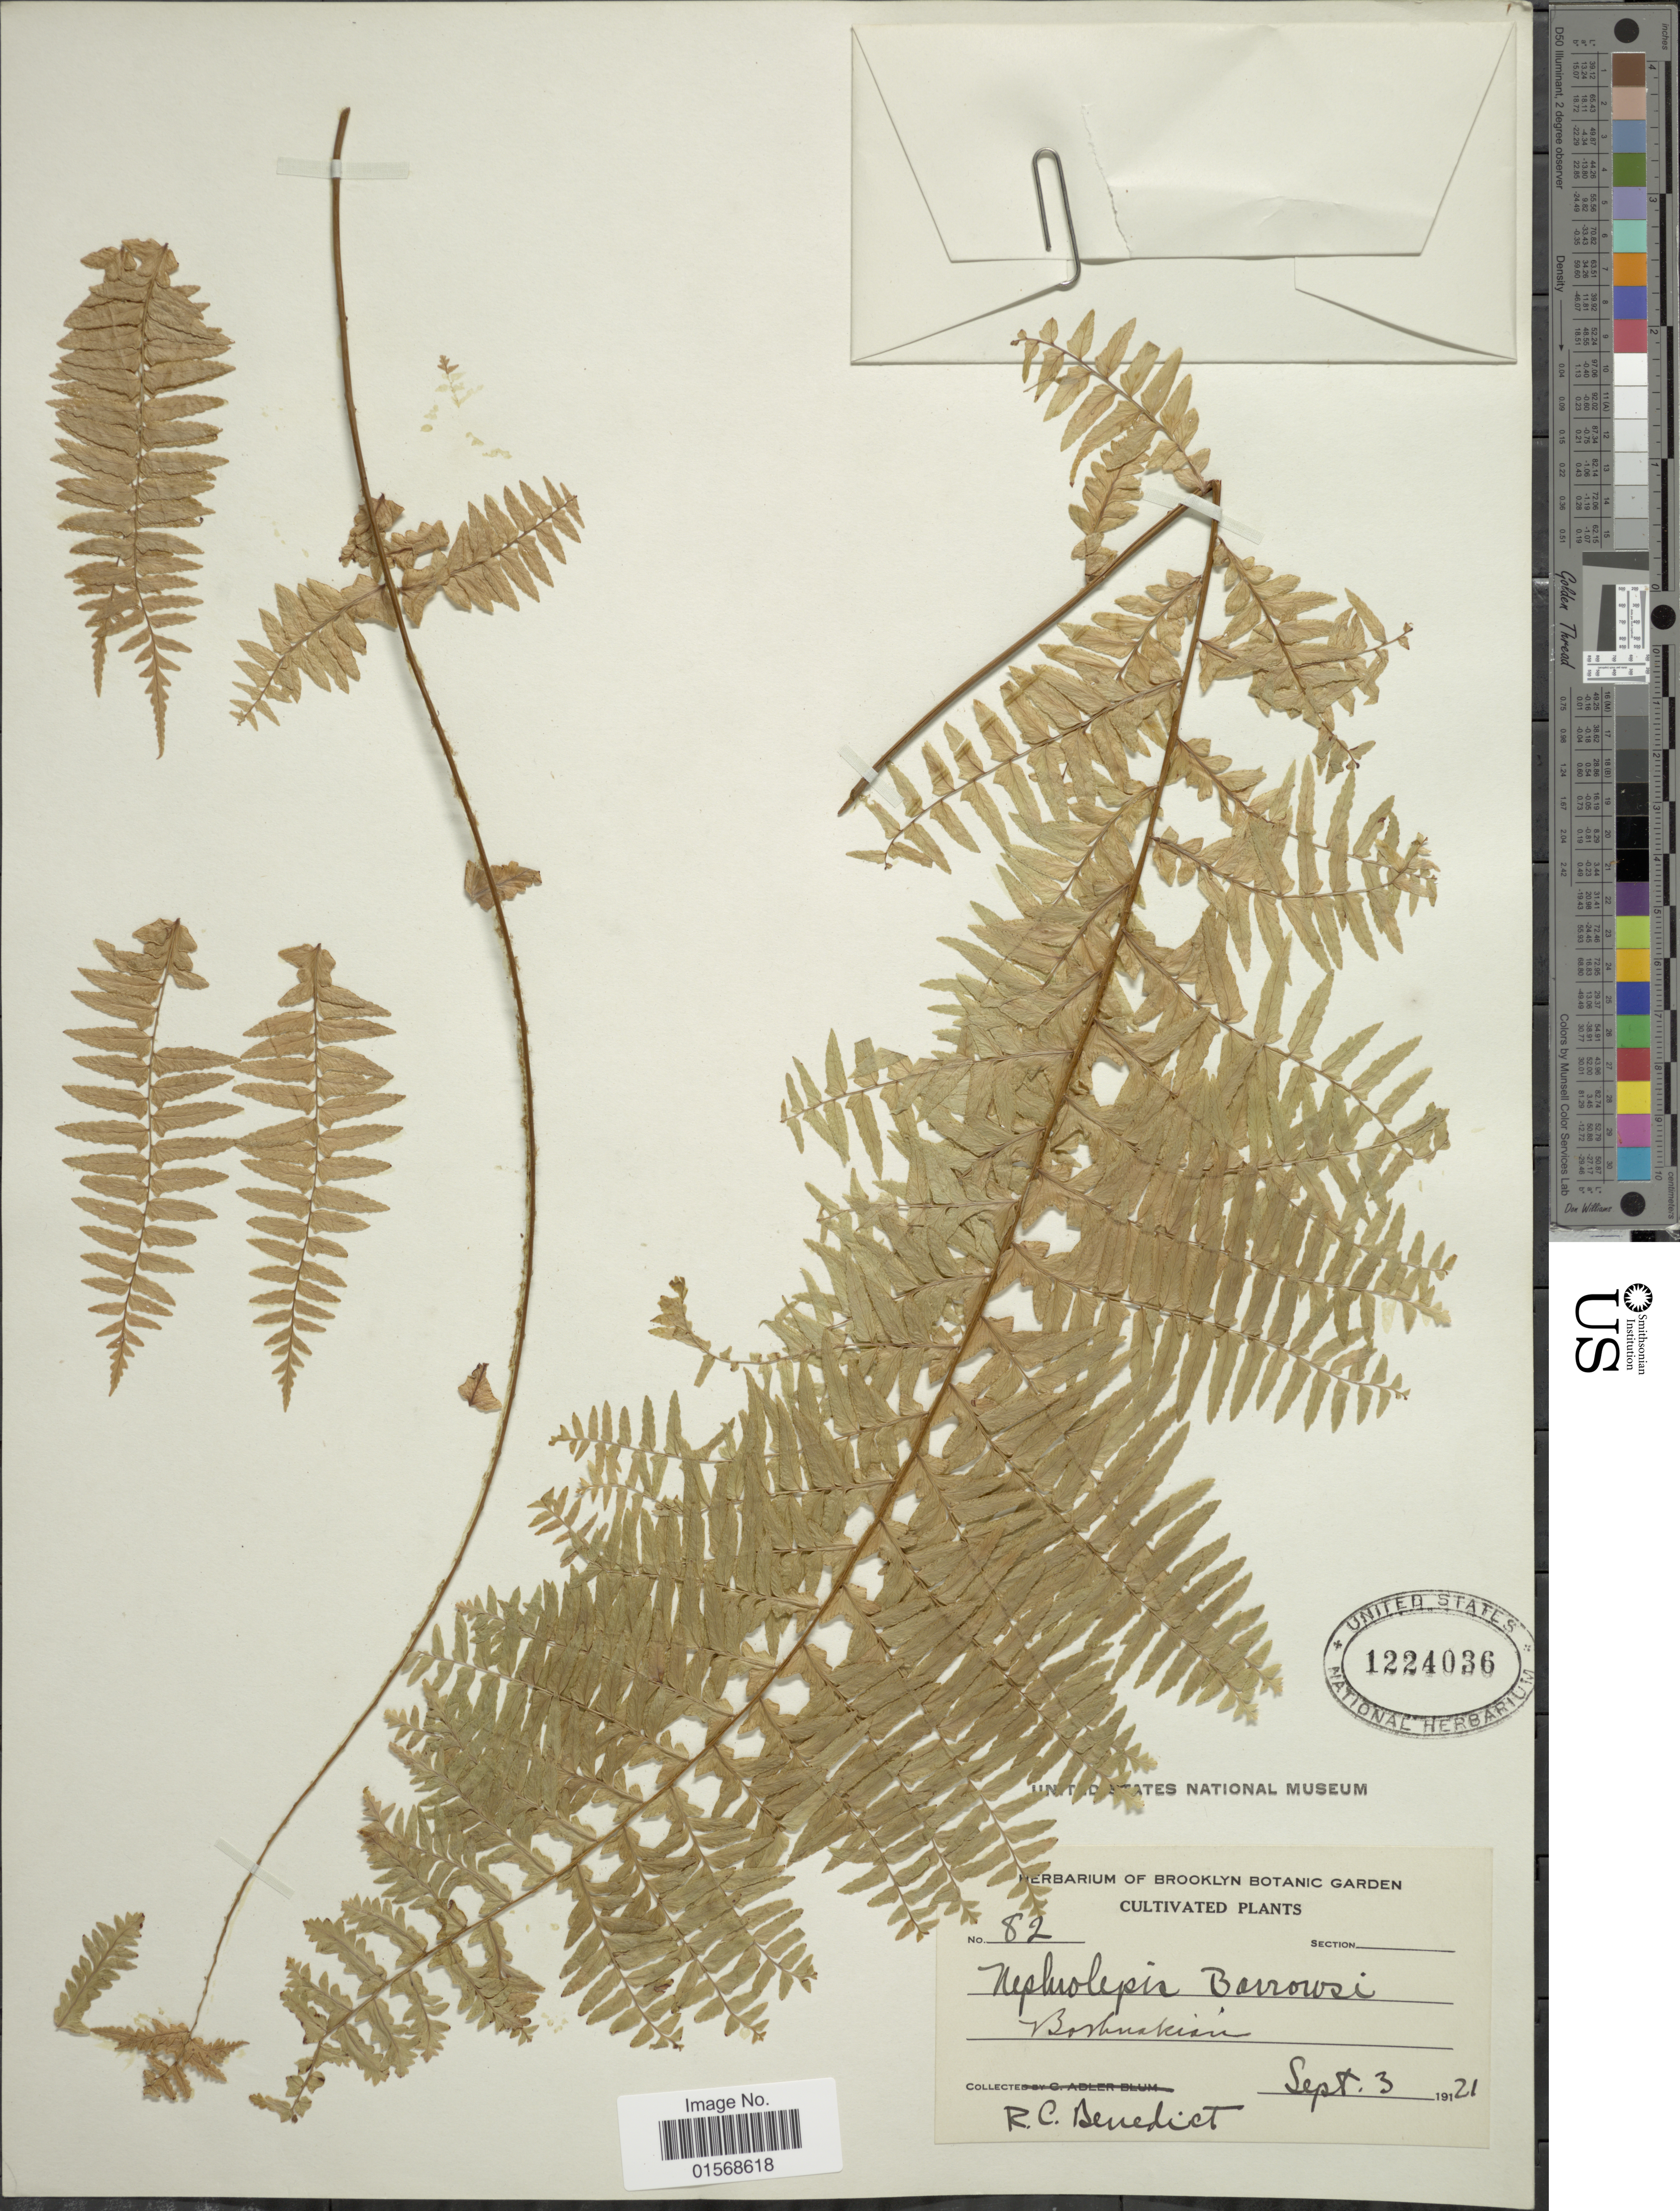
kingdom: Plantae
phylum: Tracheophyta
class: Polypodiopsida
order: Polypodiales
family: Nephrolepidaceae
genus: Nephrolepis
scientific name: Nephrolepis 'Barrows'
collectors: R. C. Benedict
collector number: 82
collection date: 1921-09-03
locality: Boshuakian, [interpreted]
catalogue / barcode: US 1224036